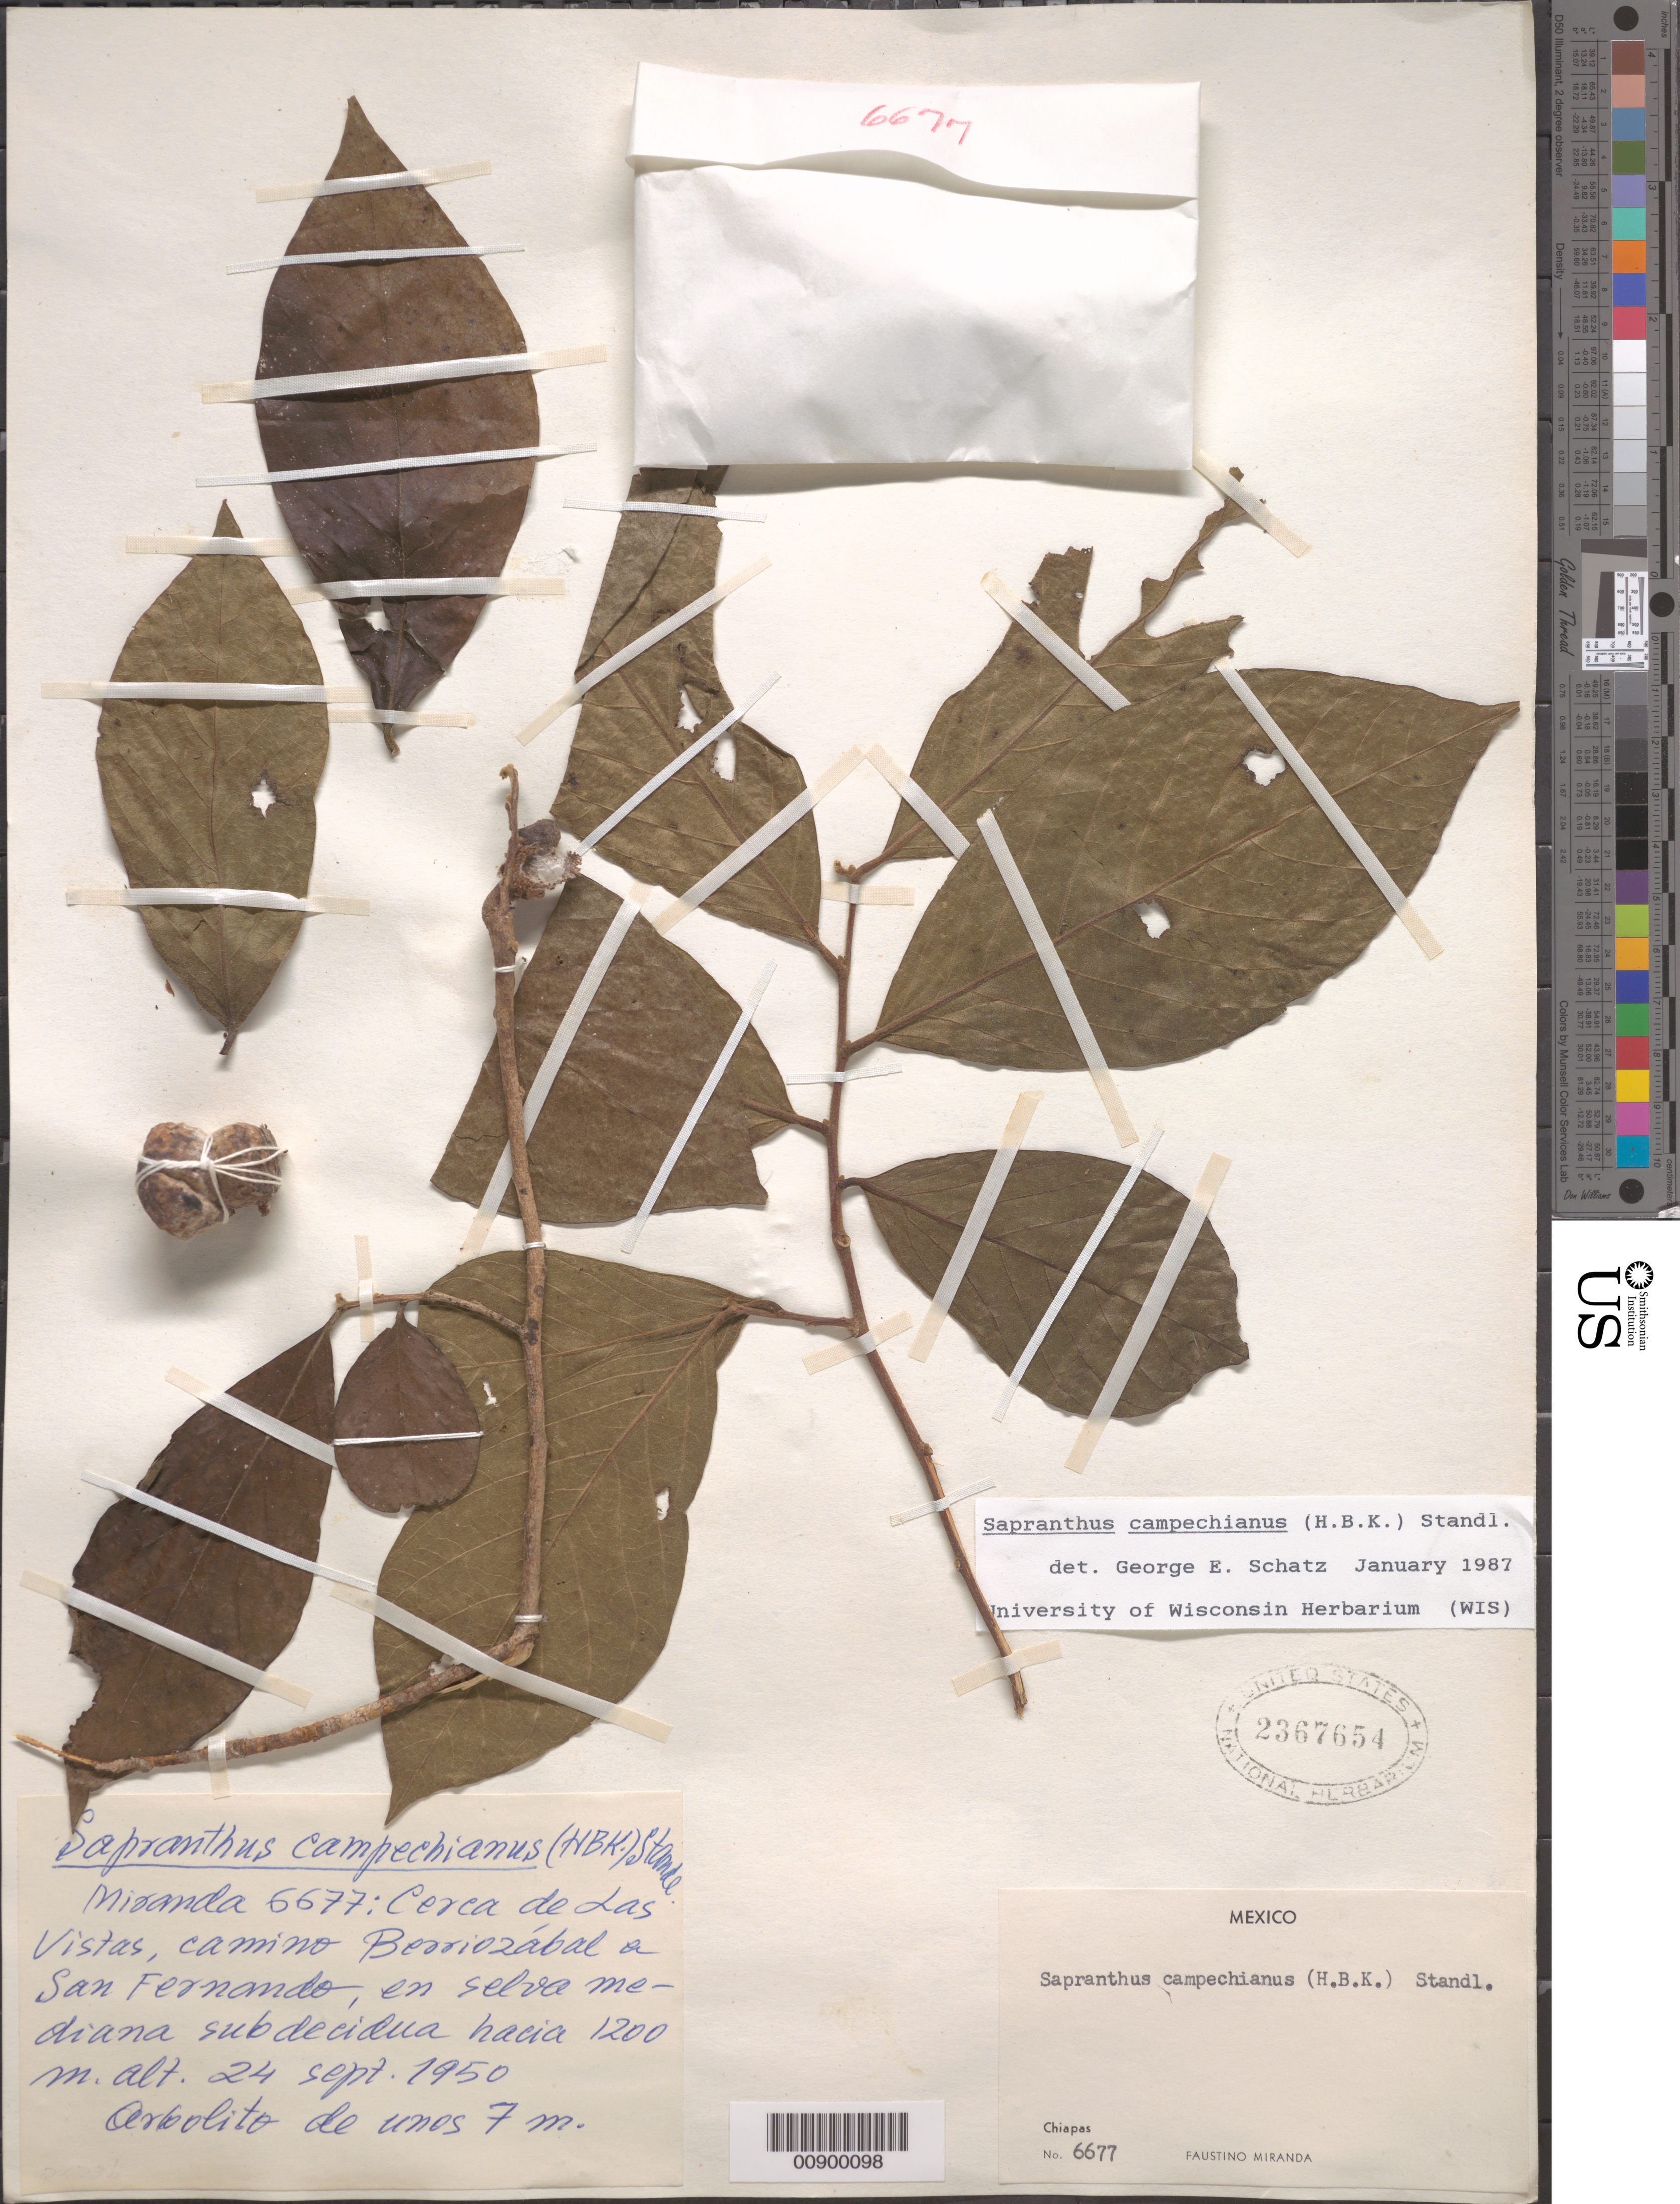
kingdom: Plantae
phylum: Tracheophyta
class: Magnoliopsida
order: Magnoliales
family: Annonaceae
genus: Sapranthus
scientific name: Sapranthus campechianus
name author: (Kunth) Standl.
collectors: Miranda G., F.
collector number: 6677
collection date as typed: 24 Sep 1950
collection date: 1950-09-24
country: Mexico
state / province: Chiapas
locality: Cerca de Las Vistas, camino Berriozábal a San Fernando.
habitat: En selva mediana subdecidua.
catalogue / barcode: US 2367654